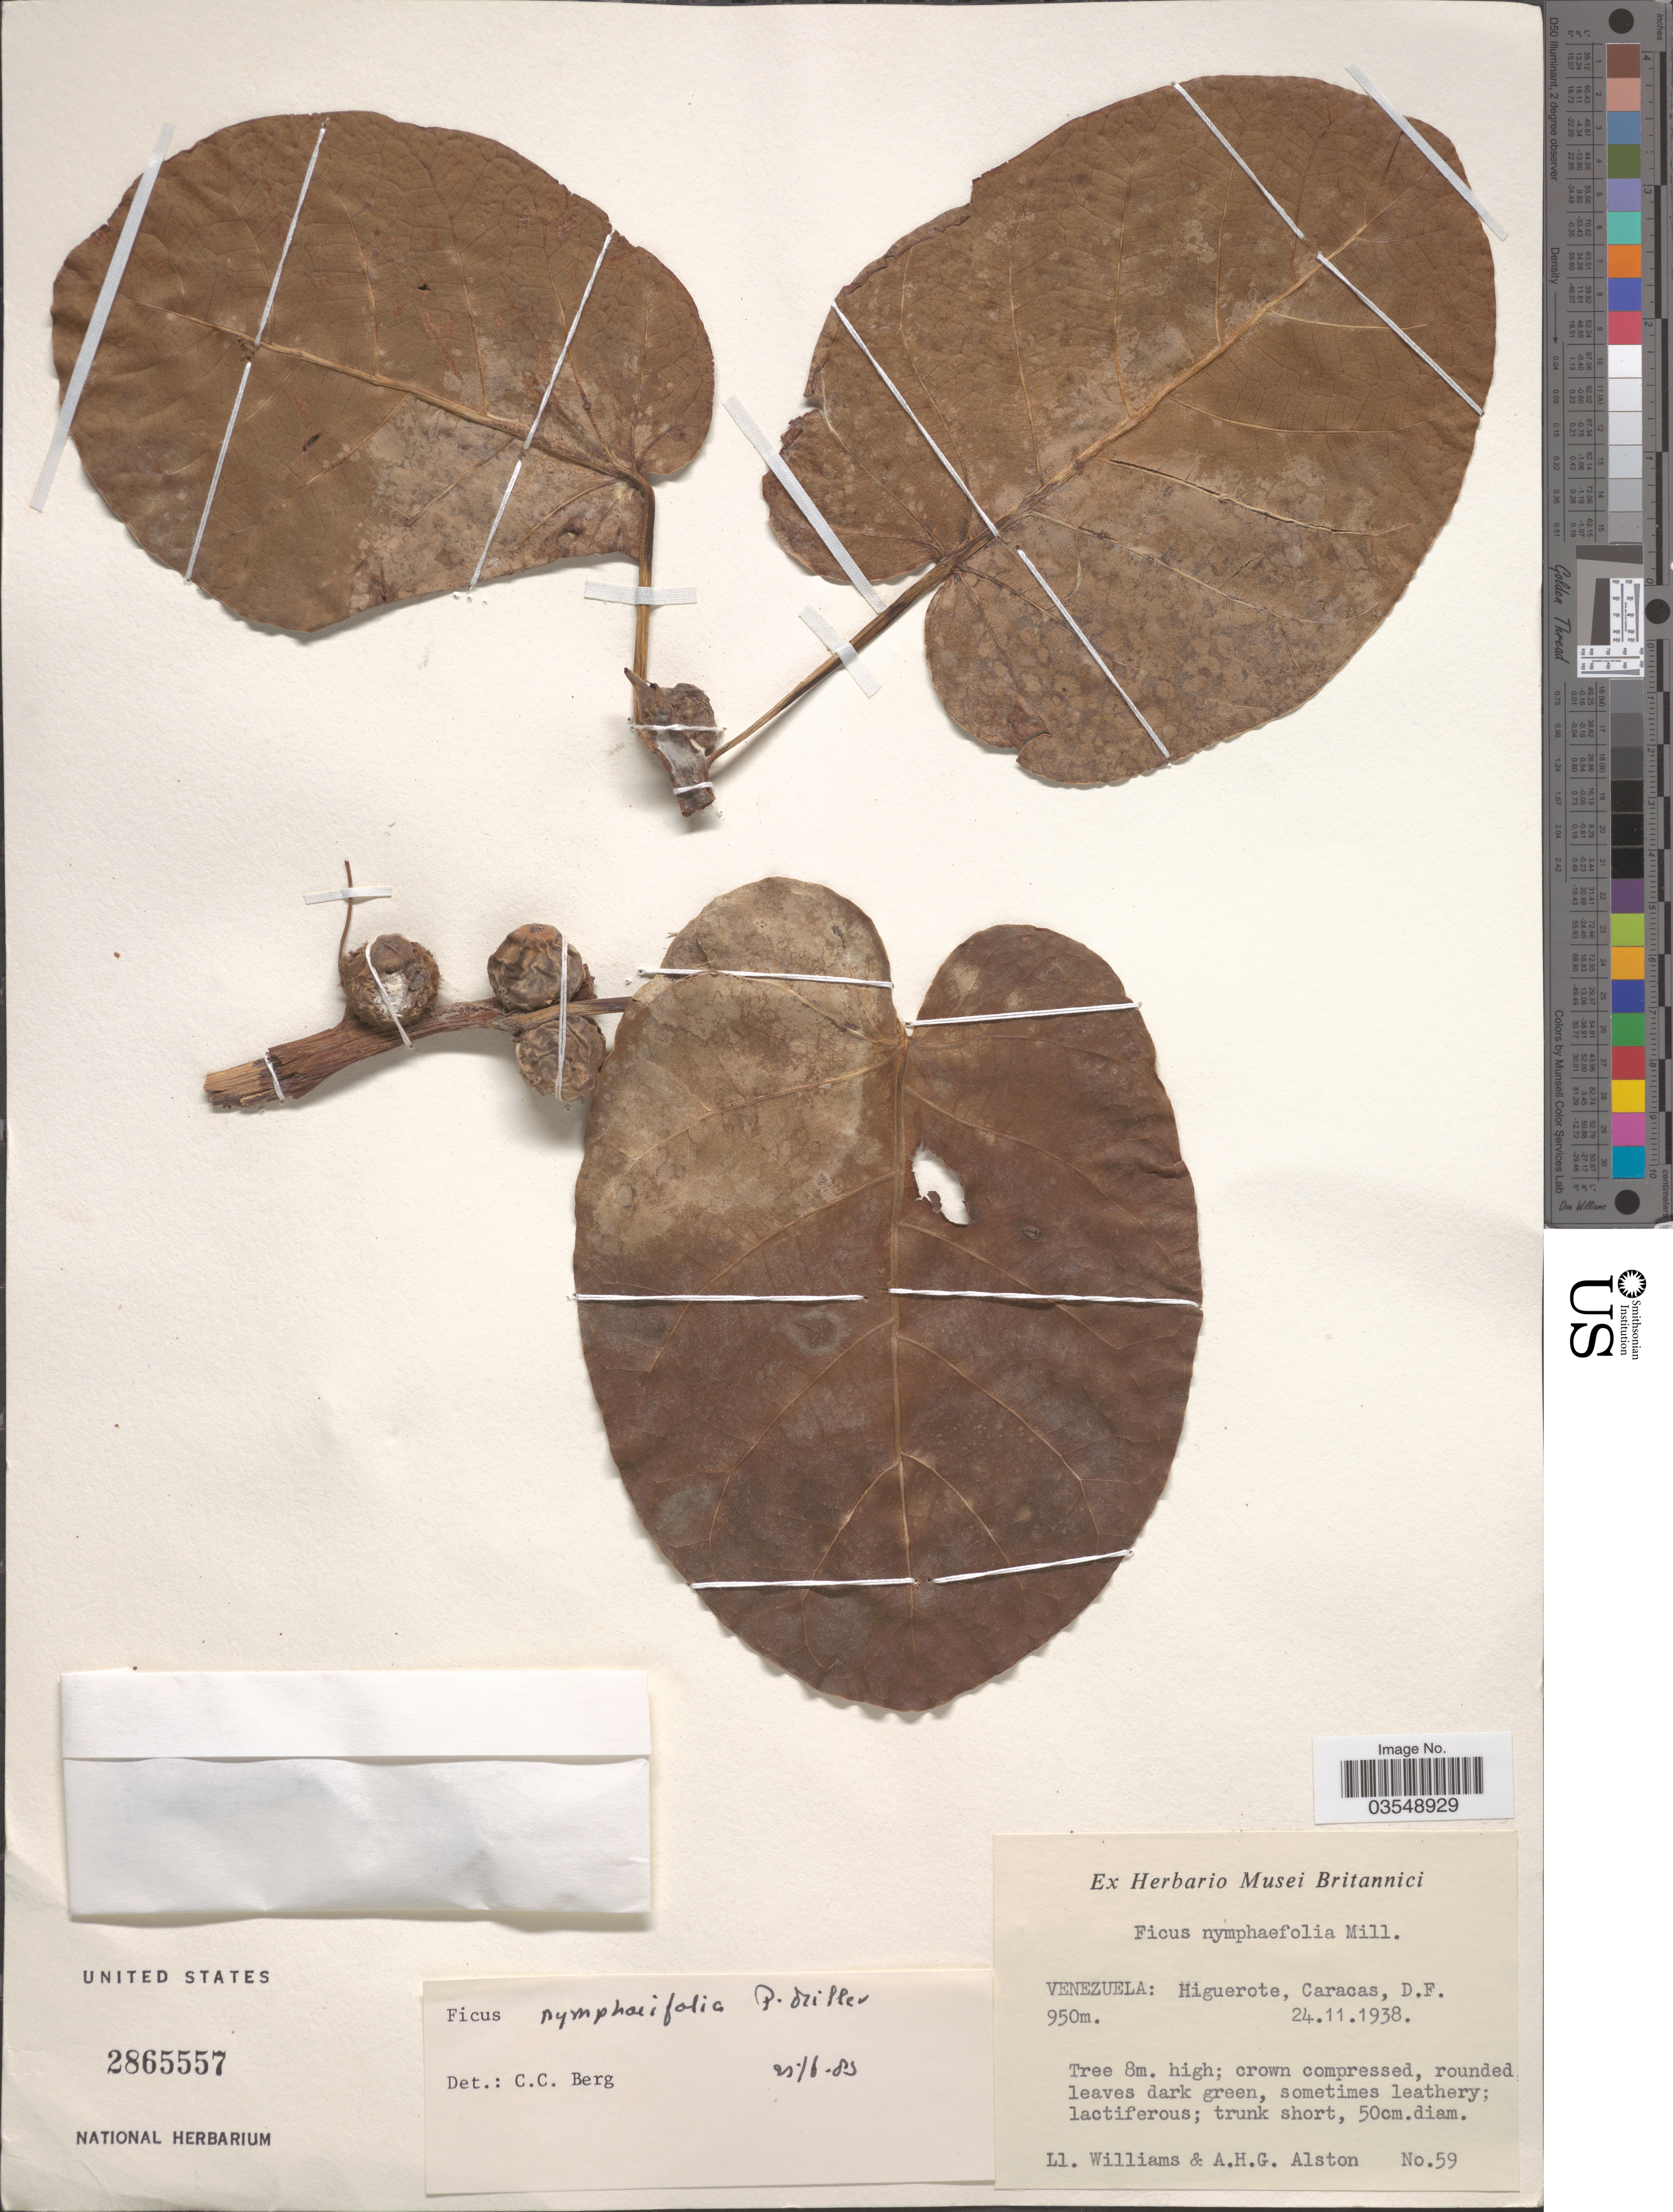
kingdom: Plantae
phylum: Tracheophyta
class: Magnoliopsida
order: Rosales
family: Moraceae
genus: Ficus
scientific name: Ficus nymphaeifolia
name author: Mill.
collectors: Ll. Williams & A. H. Alston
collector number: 59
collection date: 1938-11-24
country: Venezuela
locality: Higuerote, Caracas, D.F.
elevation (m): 950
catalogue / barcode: US 2865557